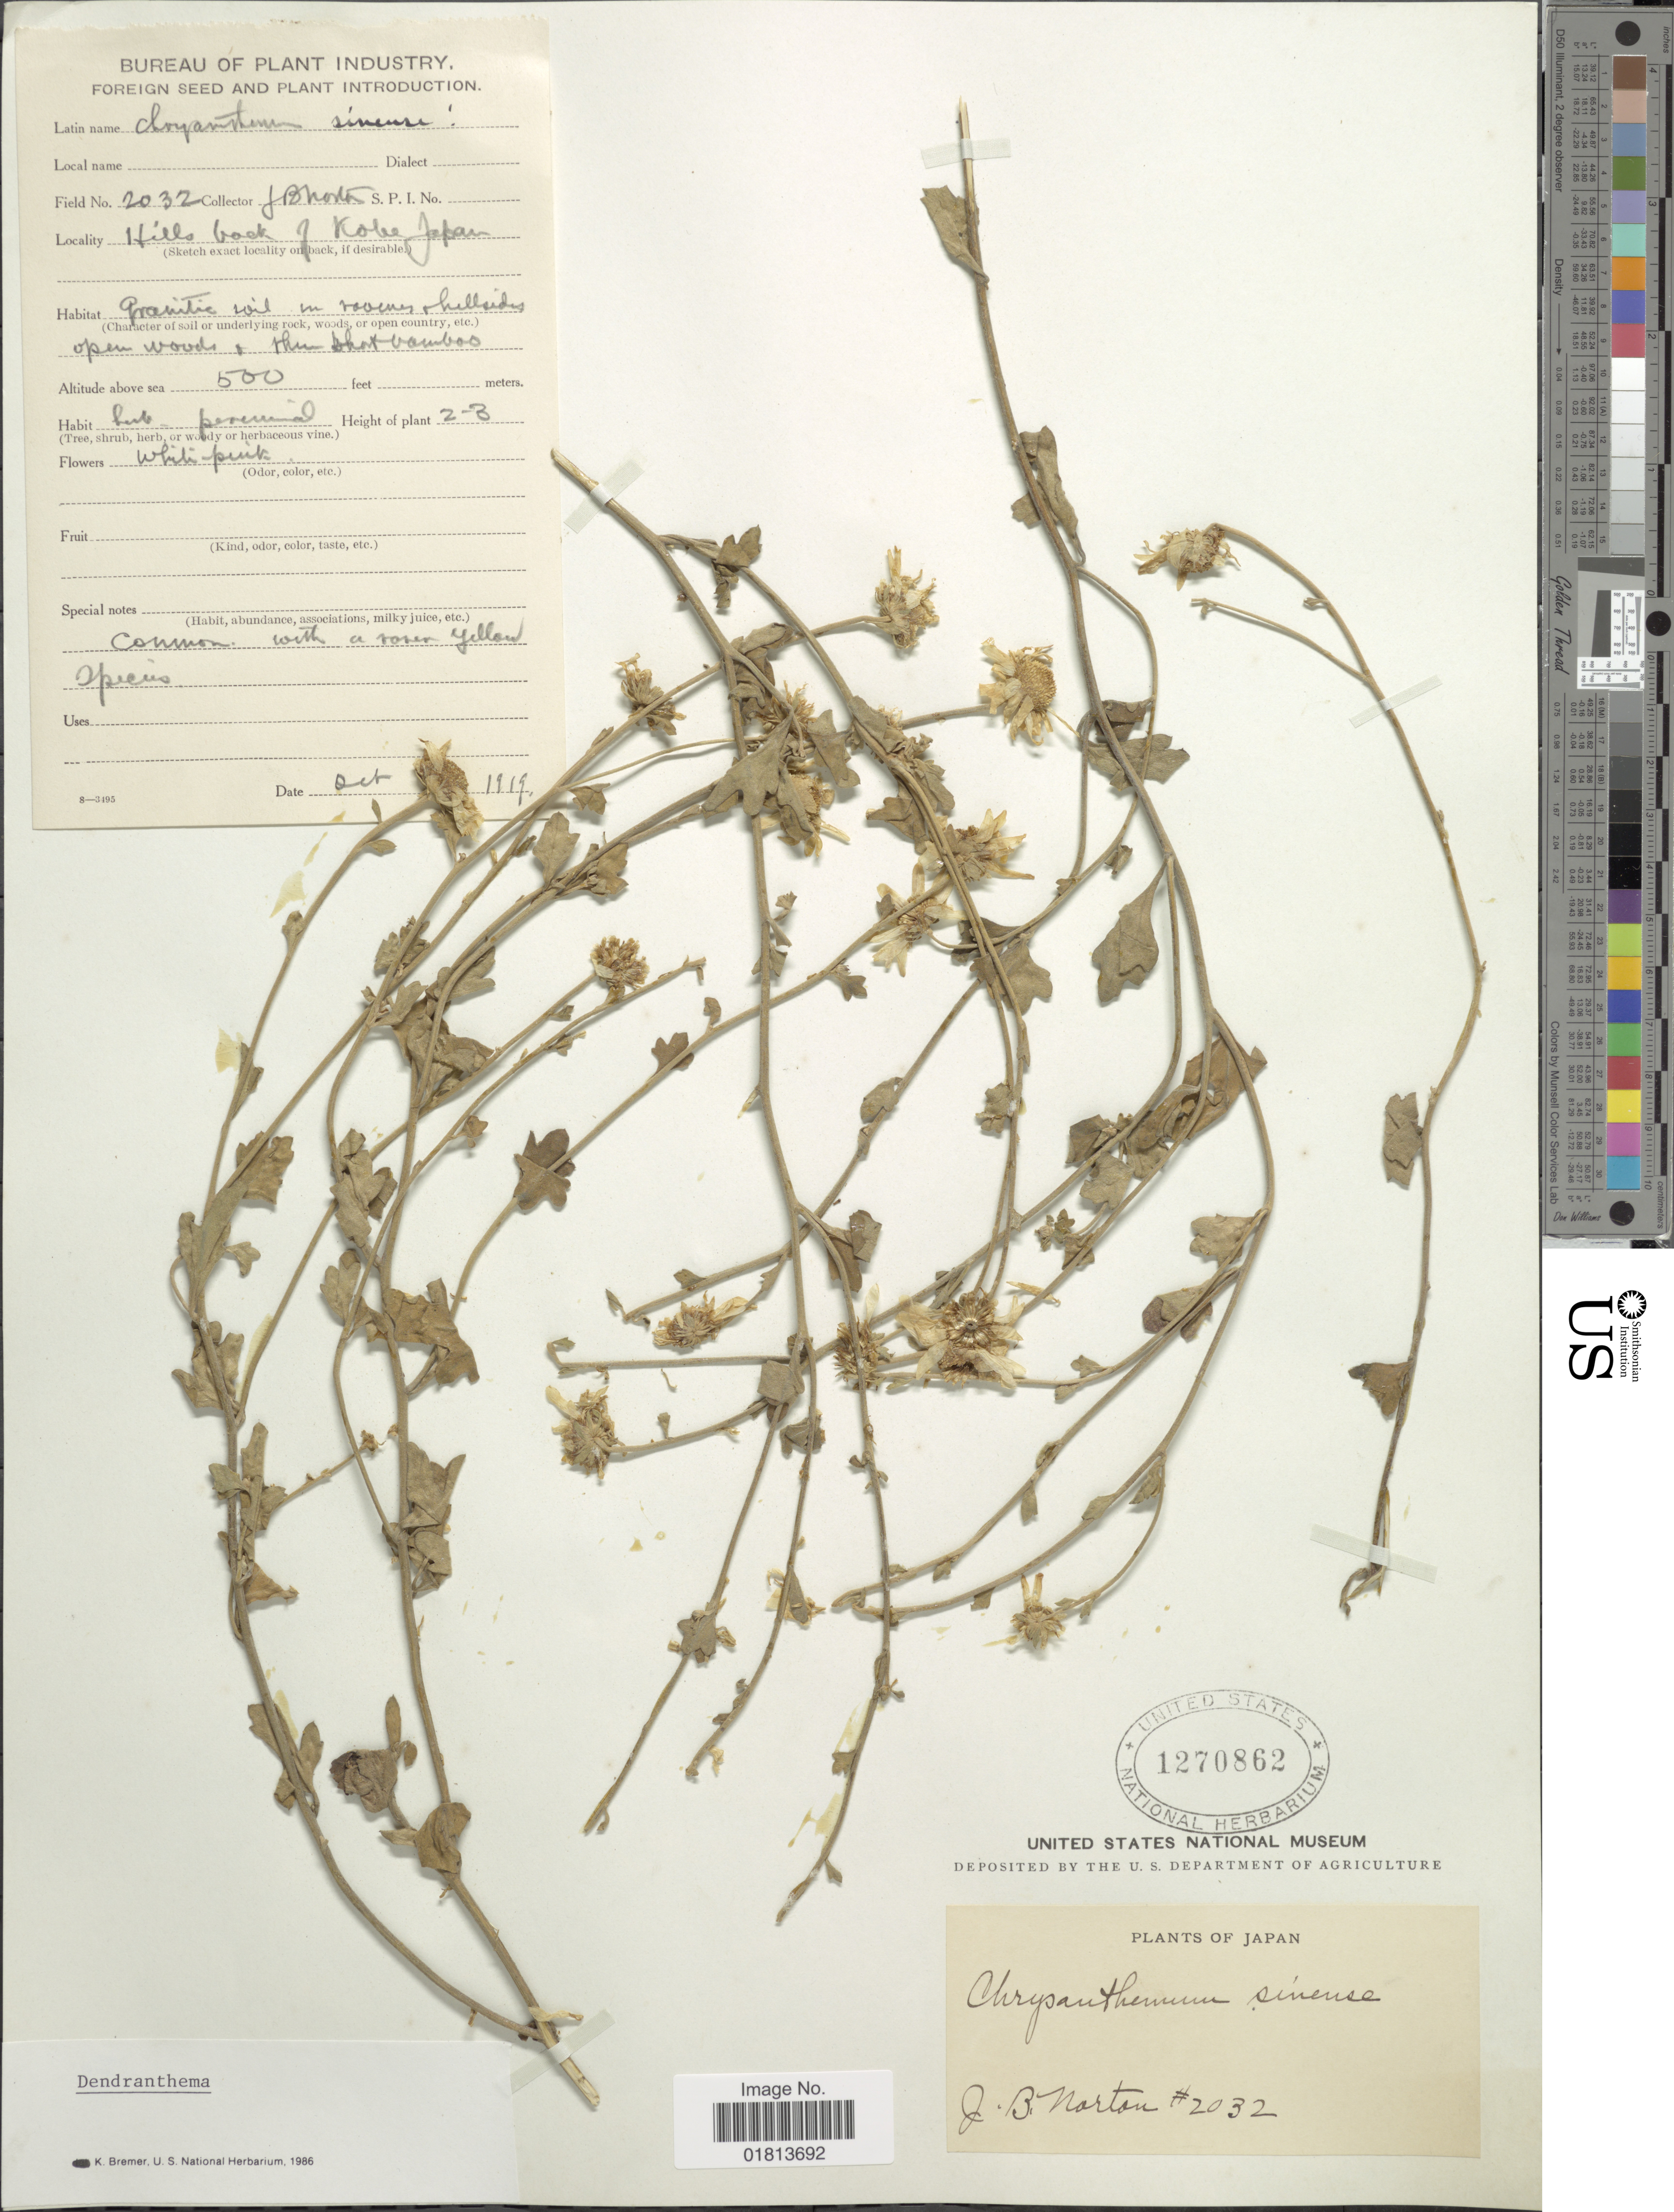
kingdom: Plantae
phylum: Tracheophyta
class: Magnoliopsida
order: Asterales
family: Asteraceae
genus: Dendranthema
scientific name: Dendranthema grandiflorum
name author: (Ramat.) Kitam.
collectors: J. B. Norton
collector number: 2032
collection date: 1919-10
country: Japan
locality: Hills back of Kobe, Japan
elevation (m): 152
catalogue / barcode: US 1270862